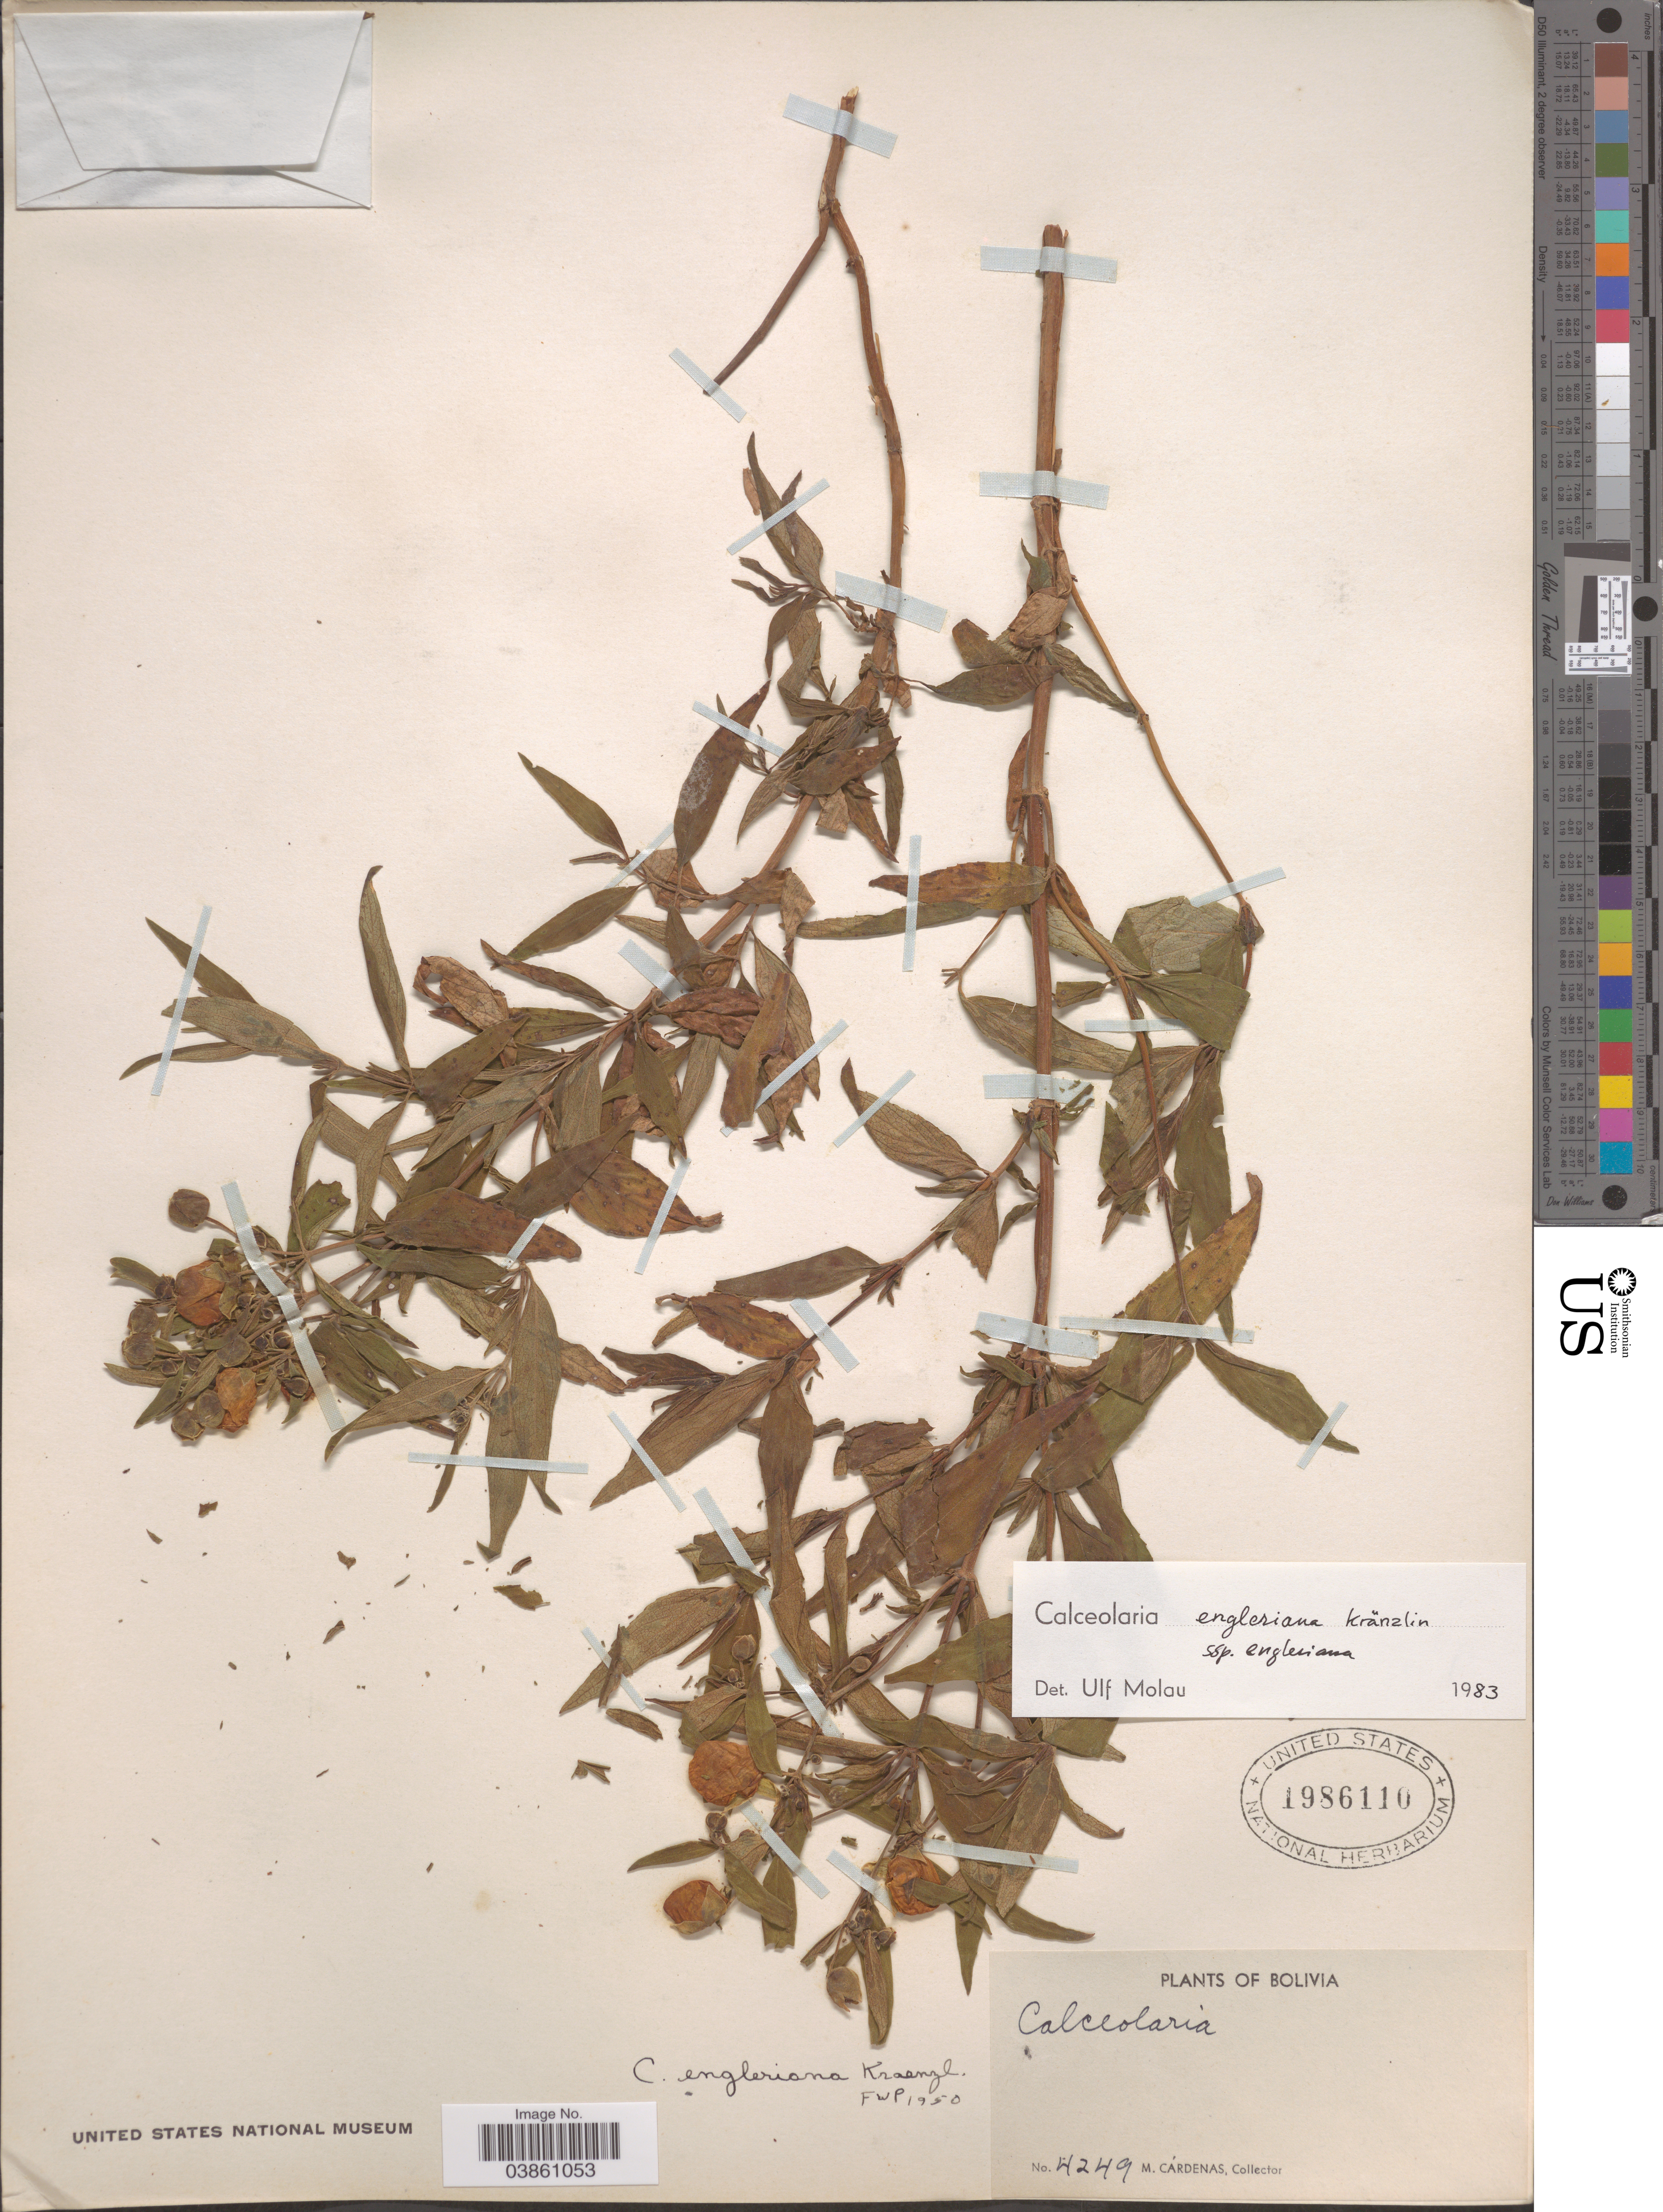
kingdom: Plantae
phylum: Tracheophyta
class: Magnoliopsida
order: Lamiales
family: Calceolariaceae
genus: Calceolaria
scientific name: Calceolaria engleriana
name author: Kraenzl.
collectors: M. Cárdenas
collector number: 4249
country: Bolivia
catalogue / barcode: US 1986110